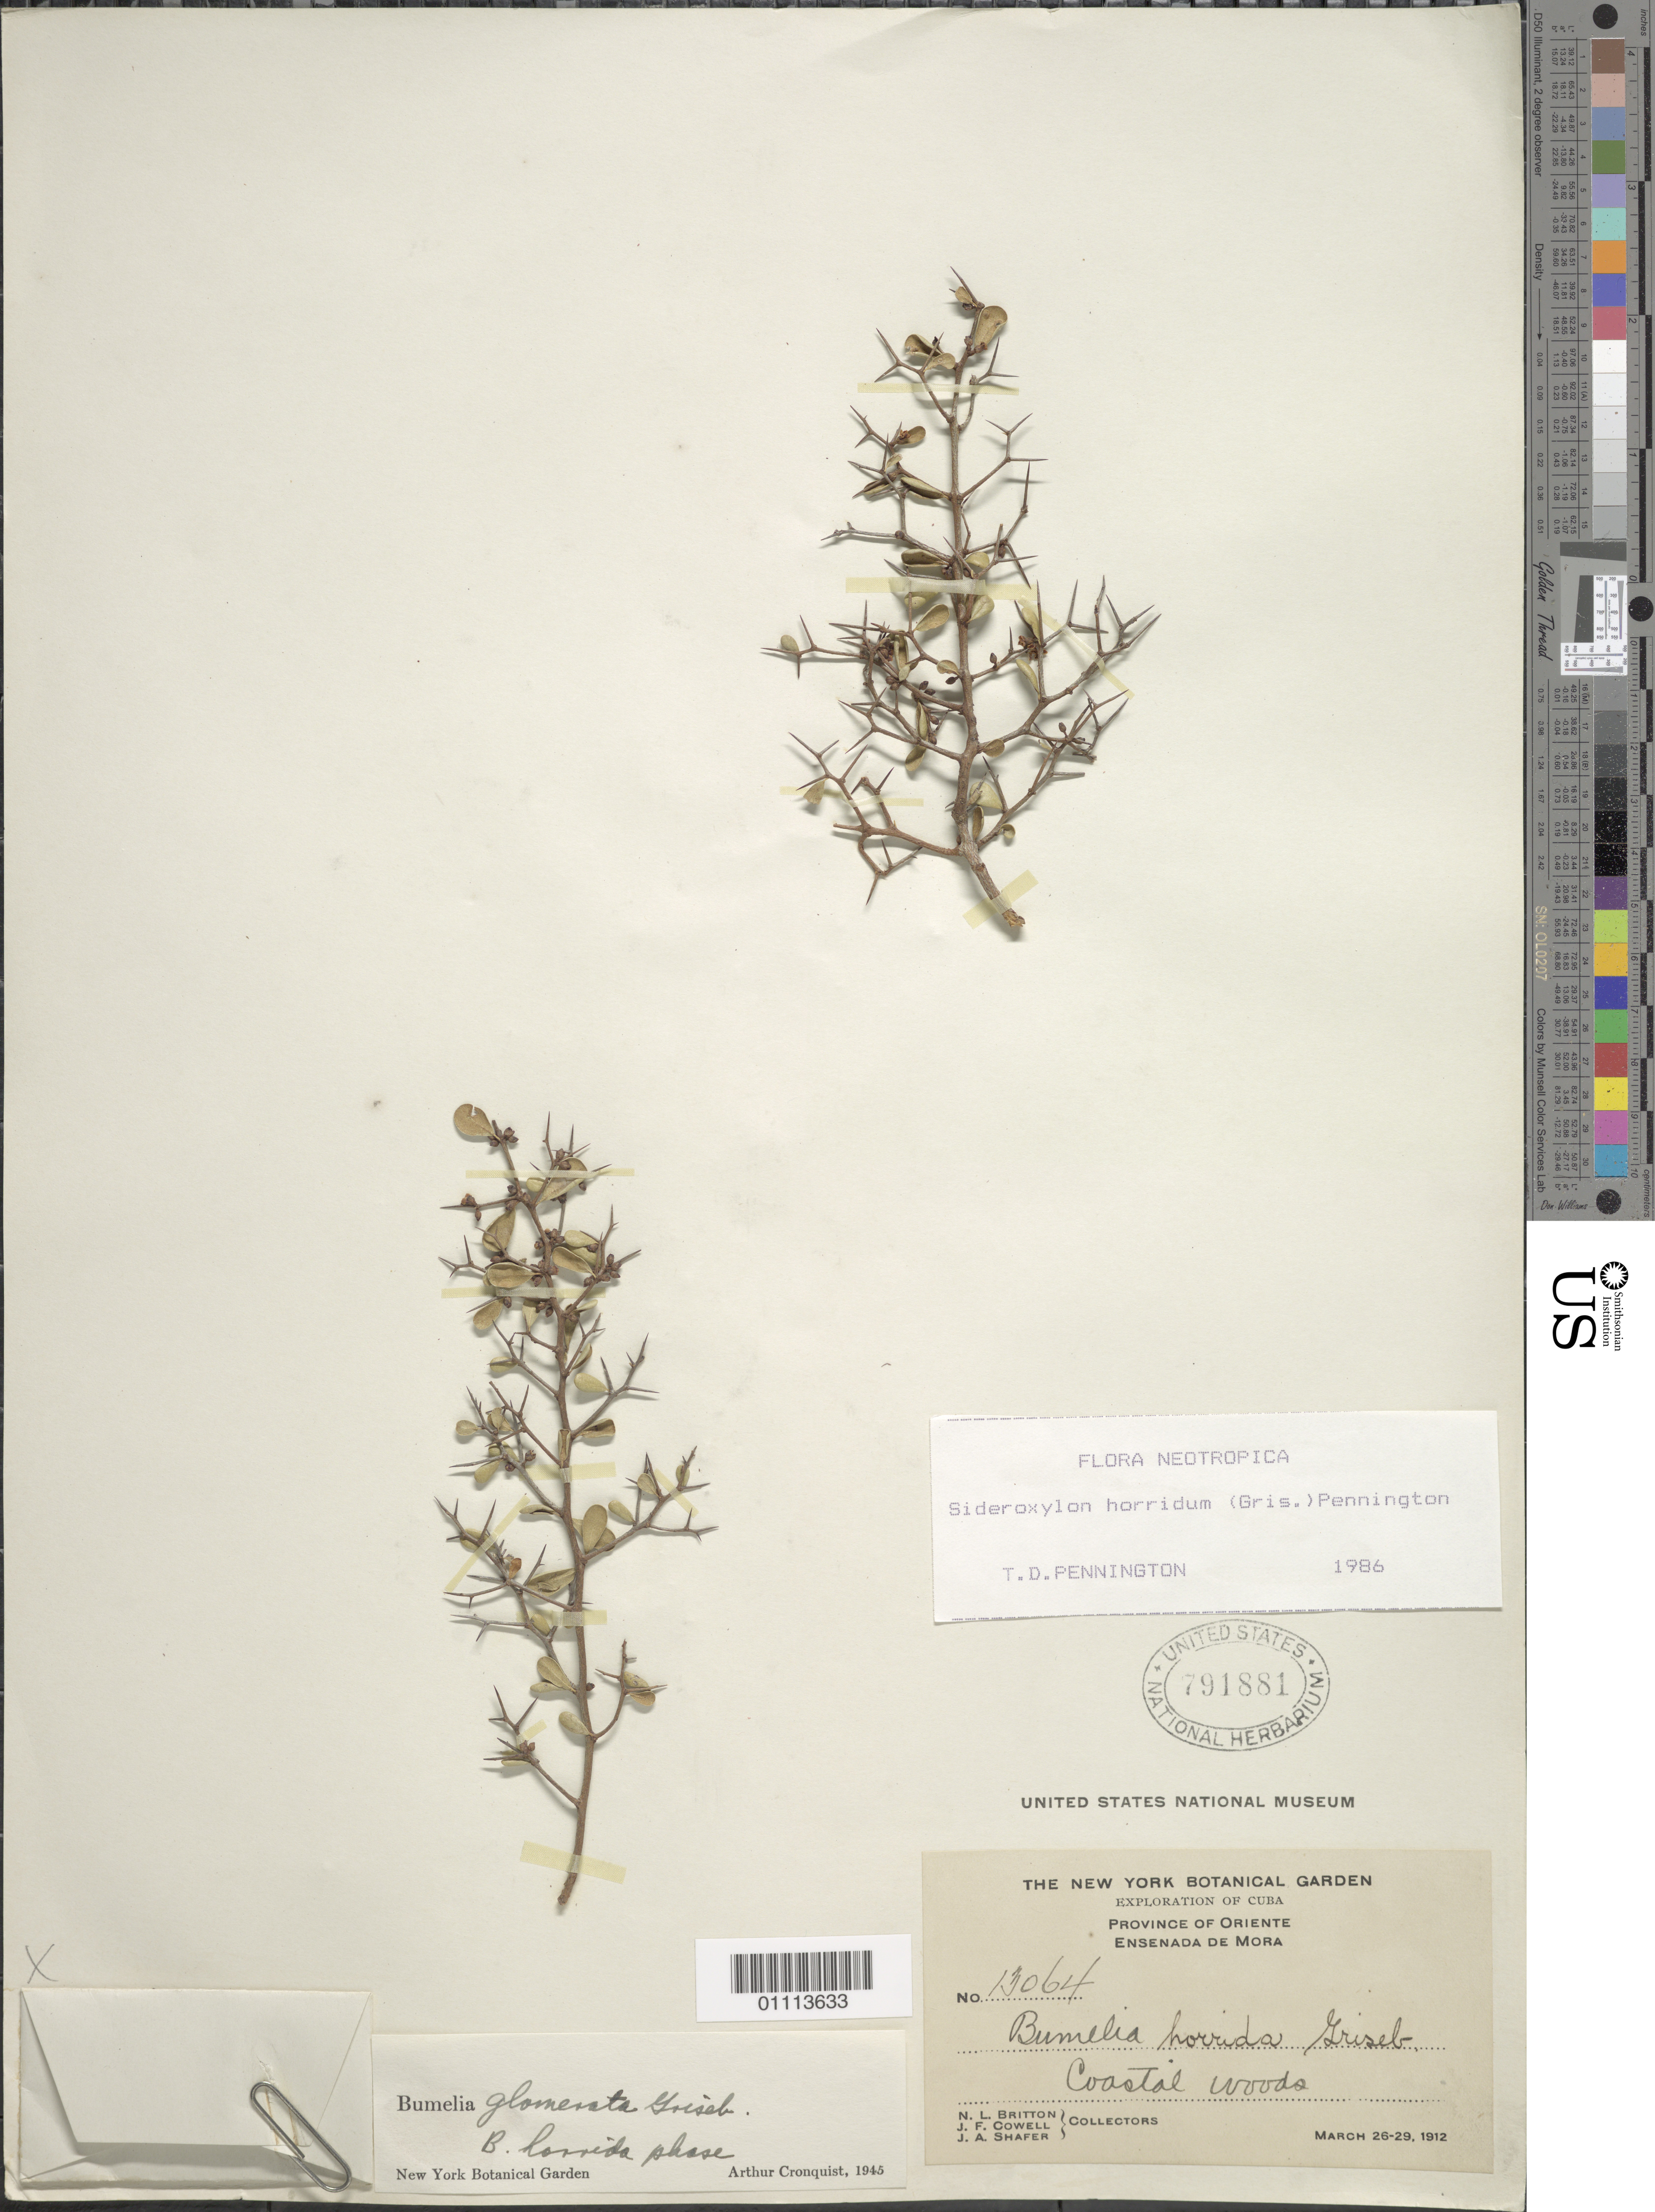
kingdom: Plantae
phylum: Tracheophyta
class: Magnoliopsida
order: Ericales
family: Sapotaceae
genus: Sideroxylon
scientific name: Sideroxylon horridum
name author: (Griseb.) T.D. Penn.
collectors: E. G. Britton, J. F. Cowell & J. A. Shafer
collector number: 13064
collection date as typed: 26 Mar 1912 to 29 Mar 1912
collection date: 1912-03-26/1912-03-29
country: Cuba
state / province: Oriente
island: Cuba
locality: Ensenada de Mora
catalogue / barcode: US 791881